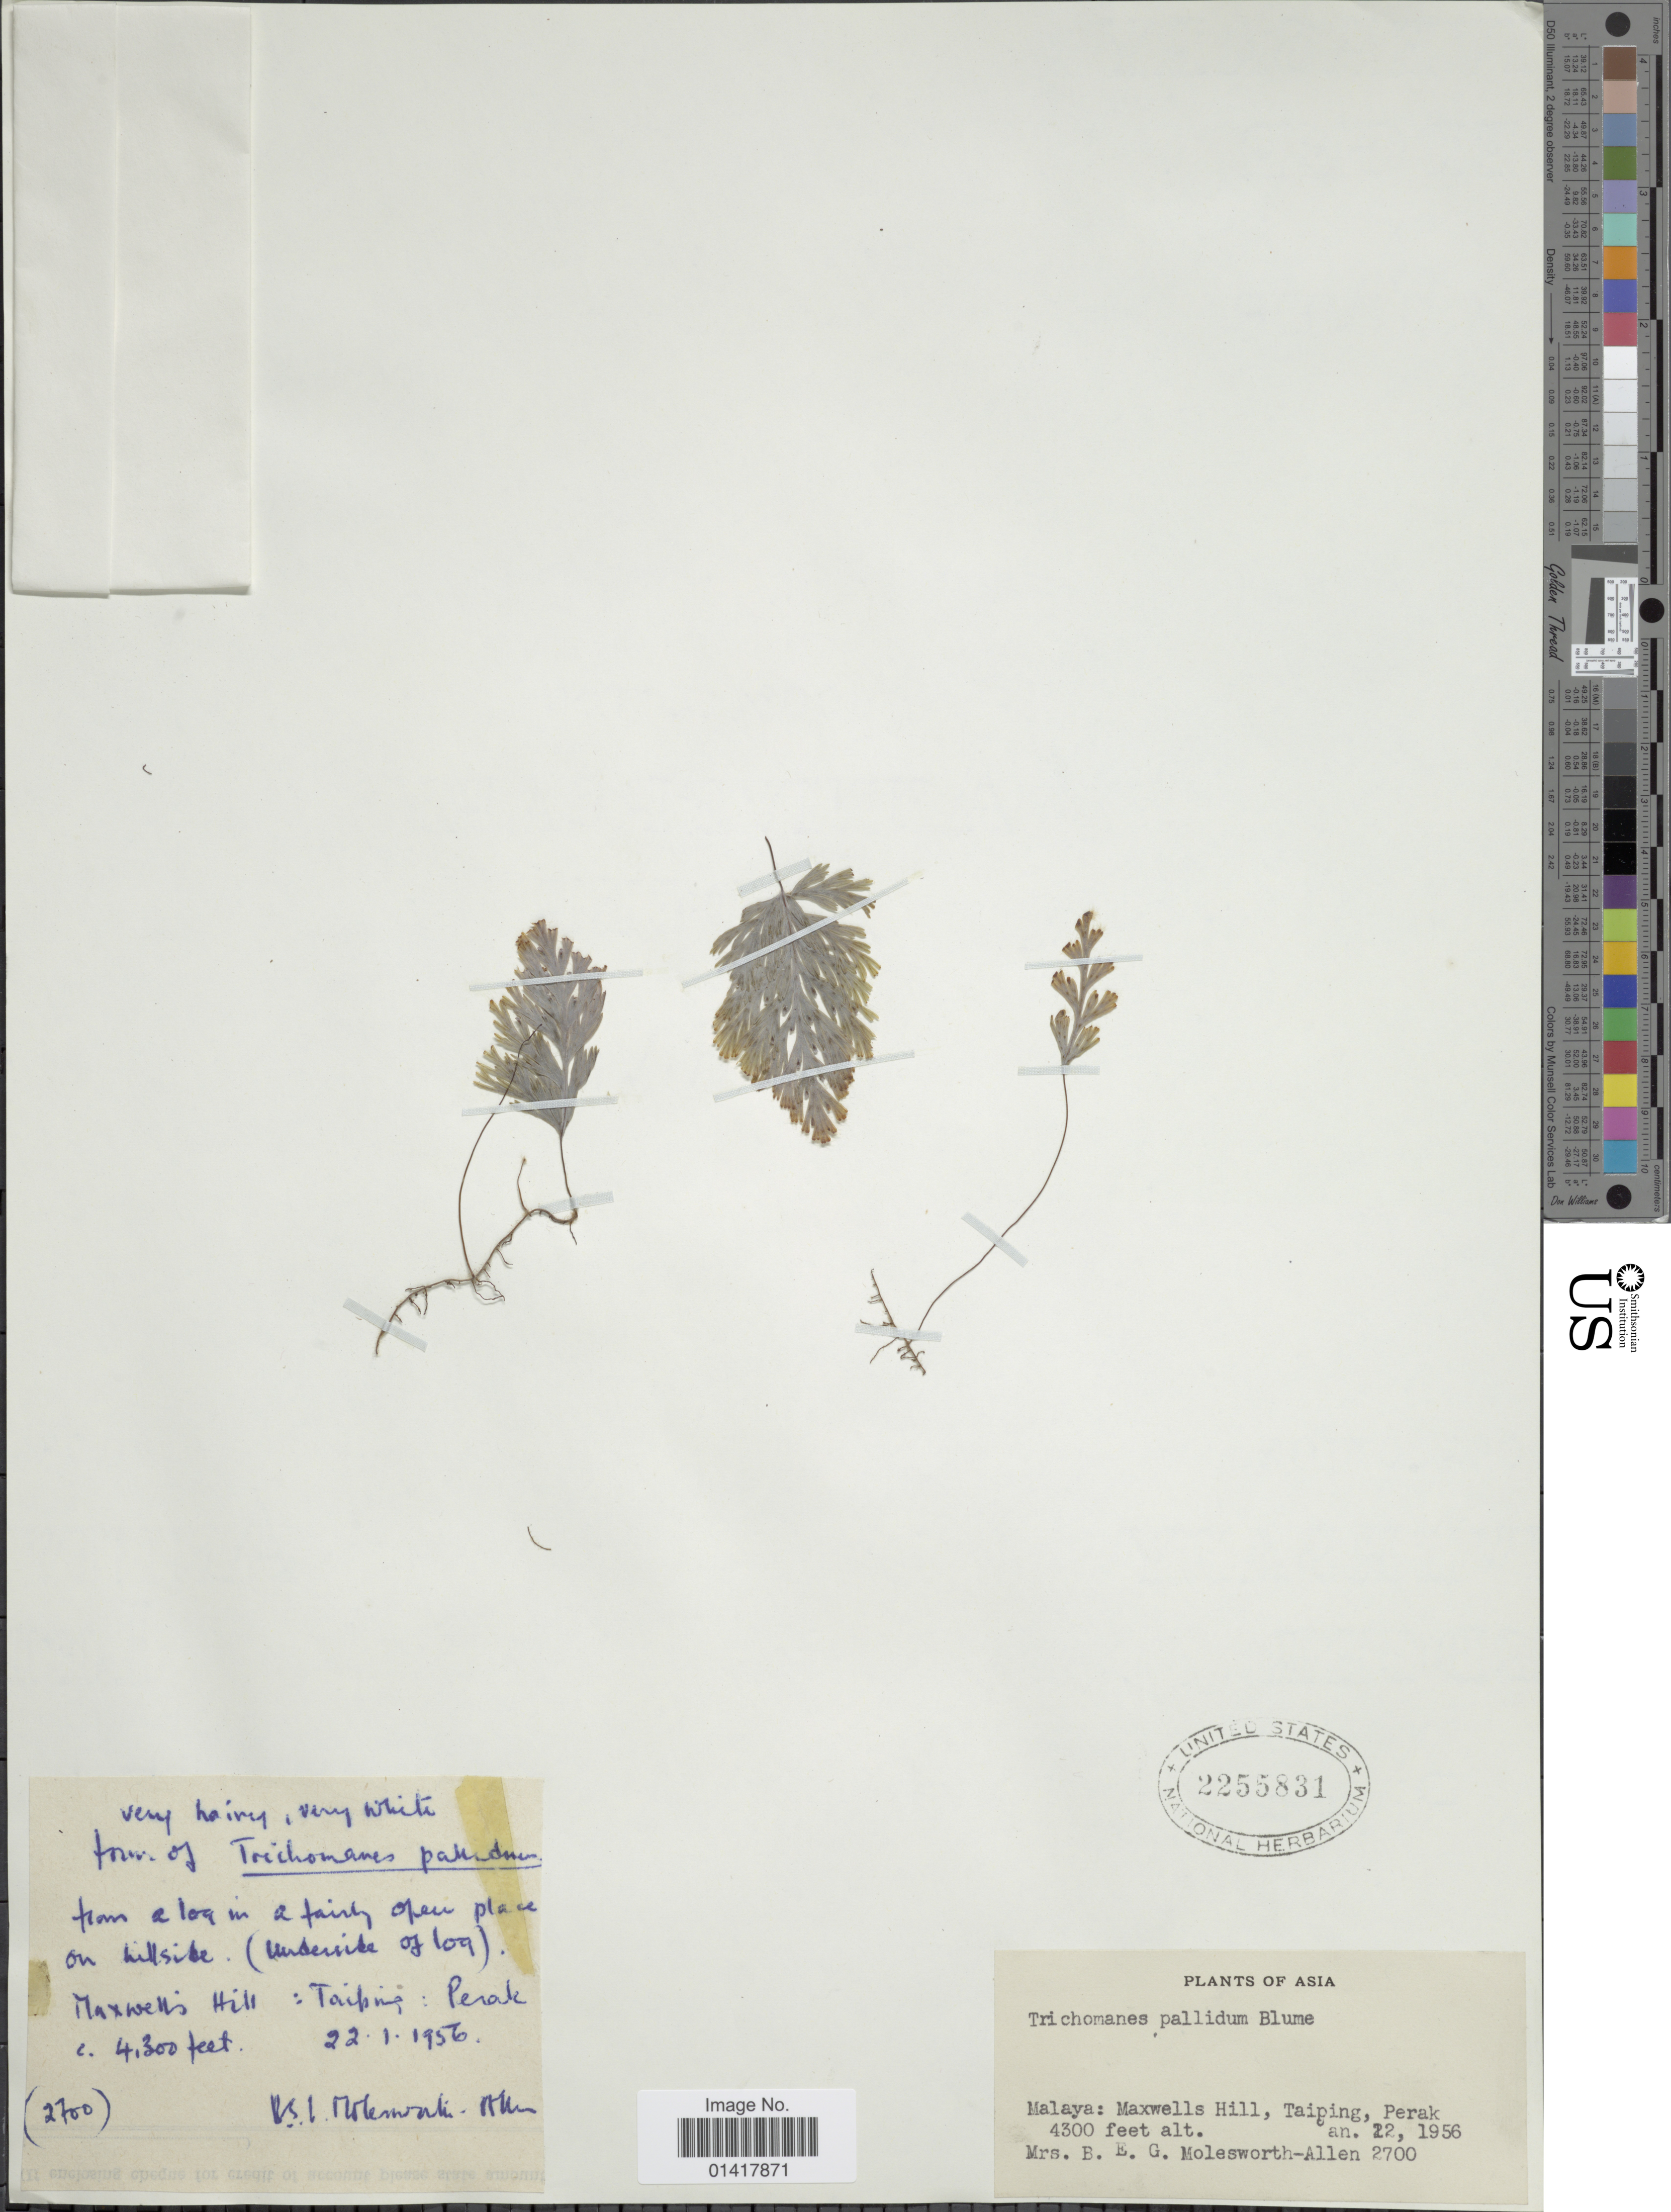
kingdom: Plantae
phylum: Tracheophyta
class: Polypodiopsida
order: Hymenophyllales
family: Hymenophyllaceae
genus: Hymenophyllum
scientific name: Hymenophyllum pallidum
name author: (Blume) Ebihara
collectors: Mrs. B. E. G. Molesworth-Allen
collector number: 2700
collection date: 1956-01-22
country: Malaysia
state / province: Perak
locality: Asia. Malaya: Mawell's Hill, Taiping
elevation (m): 1311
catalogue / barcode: US 2255831